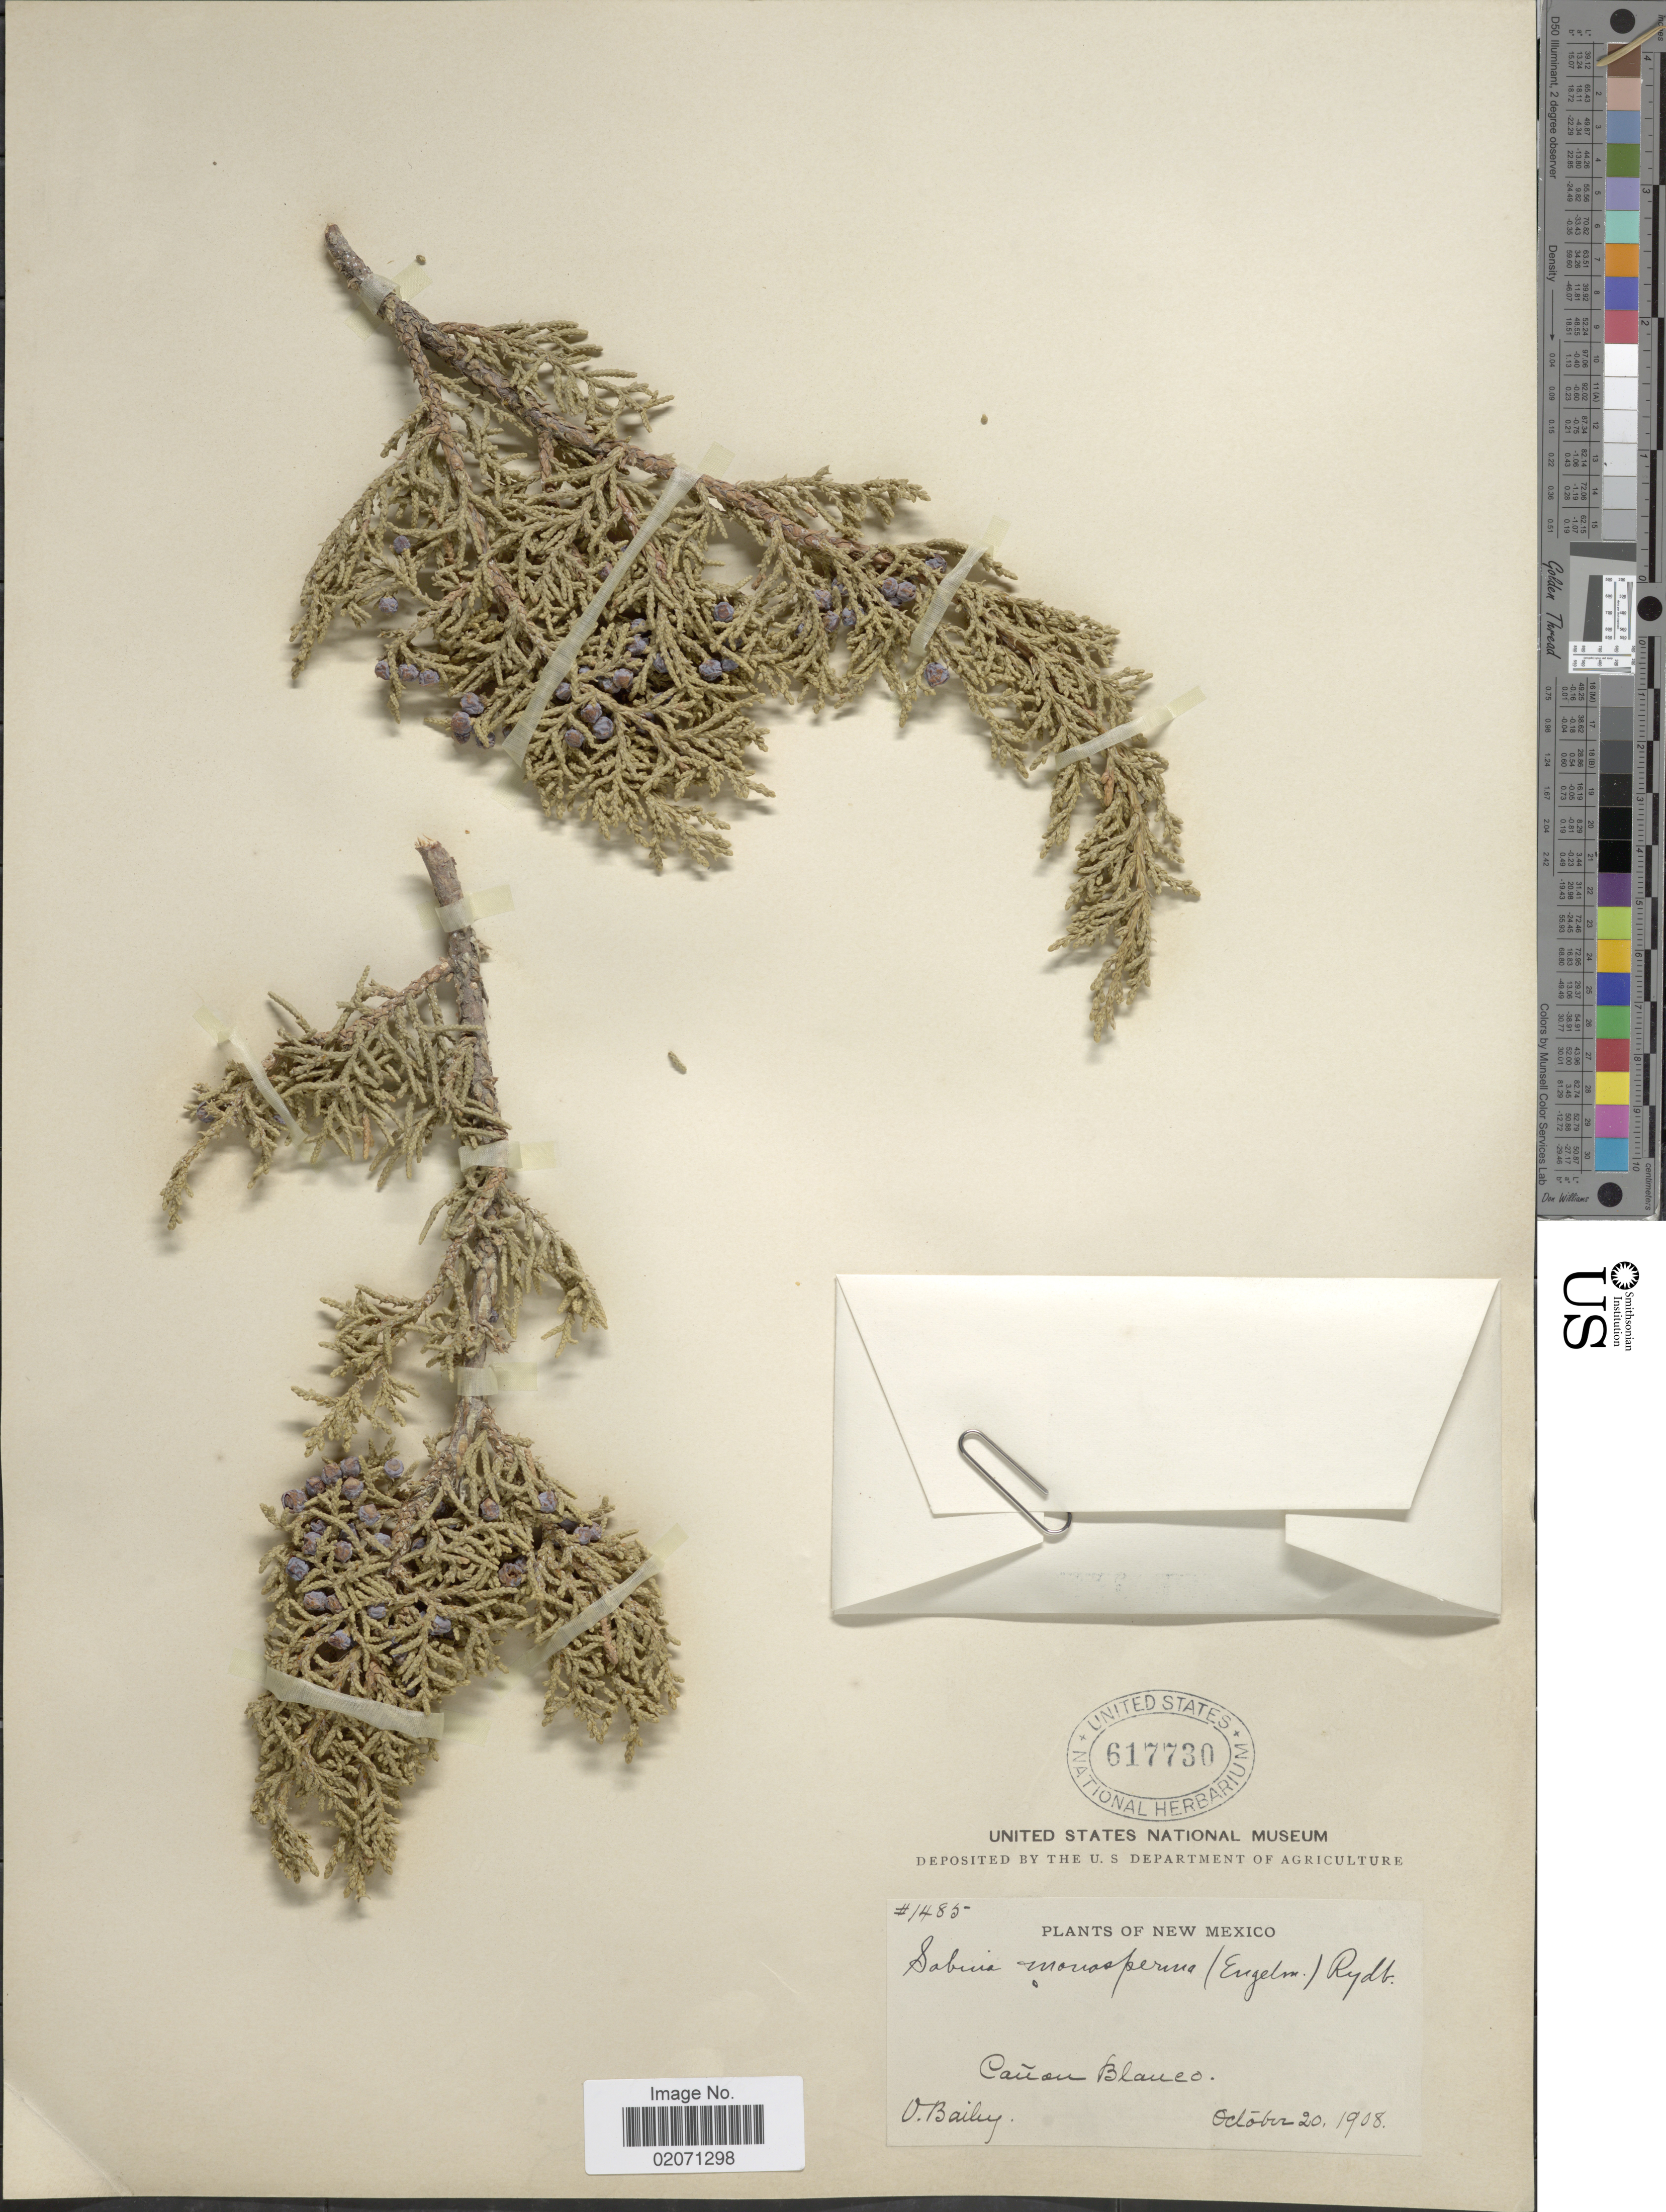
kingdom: Plantae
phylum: Tracheophyta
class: Pinopsida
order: Pinales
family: Cupressaceae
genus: Juniperus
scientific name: Juniperus monosperma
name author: (Engelm.) Sarg.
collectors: O. Bailey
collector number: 1485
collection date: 1908-10-20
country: United States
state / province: New Mexico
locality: Canon Blanco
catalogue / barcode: US 617730